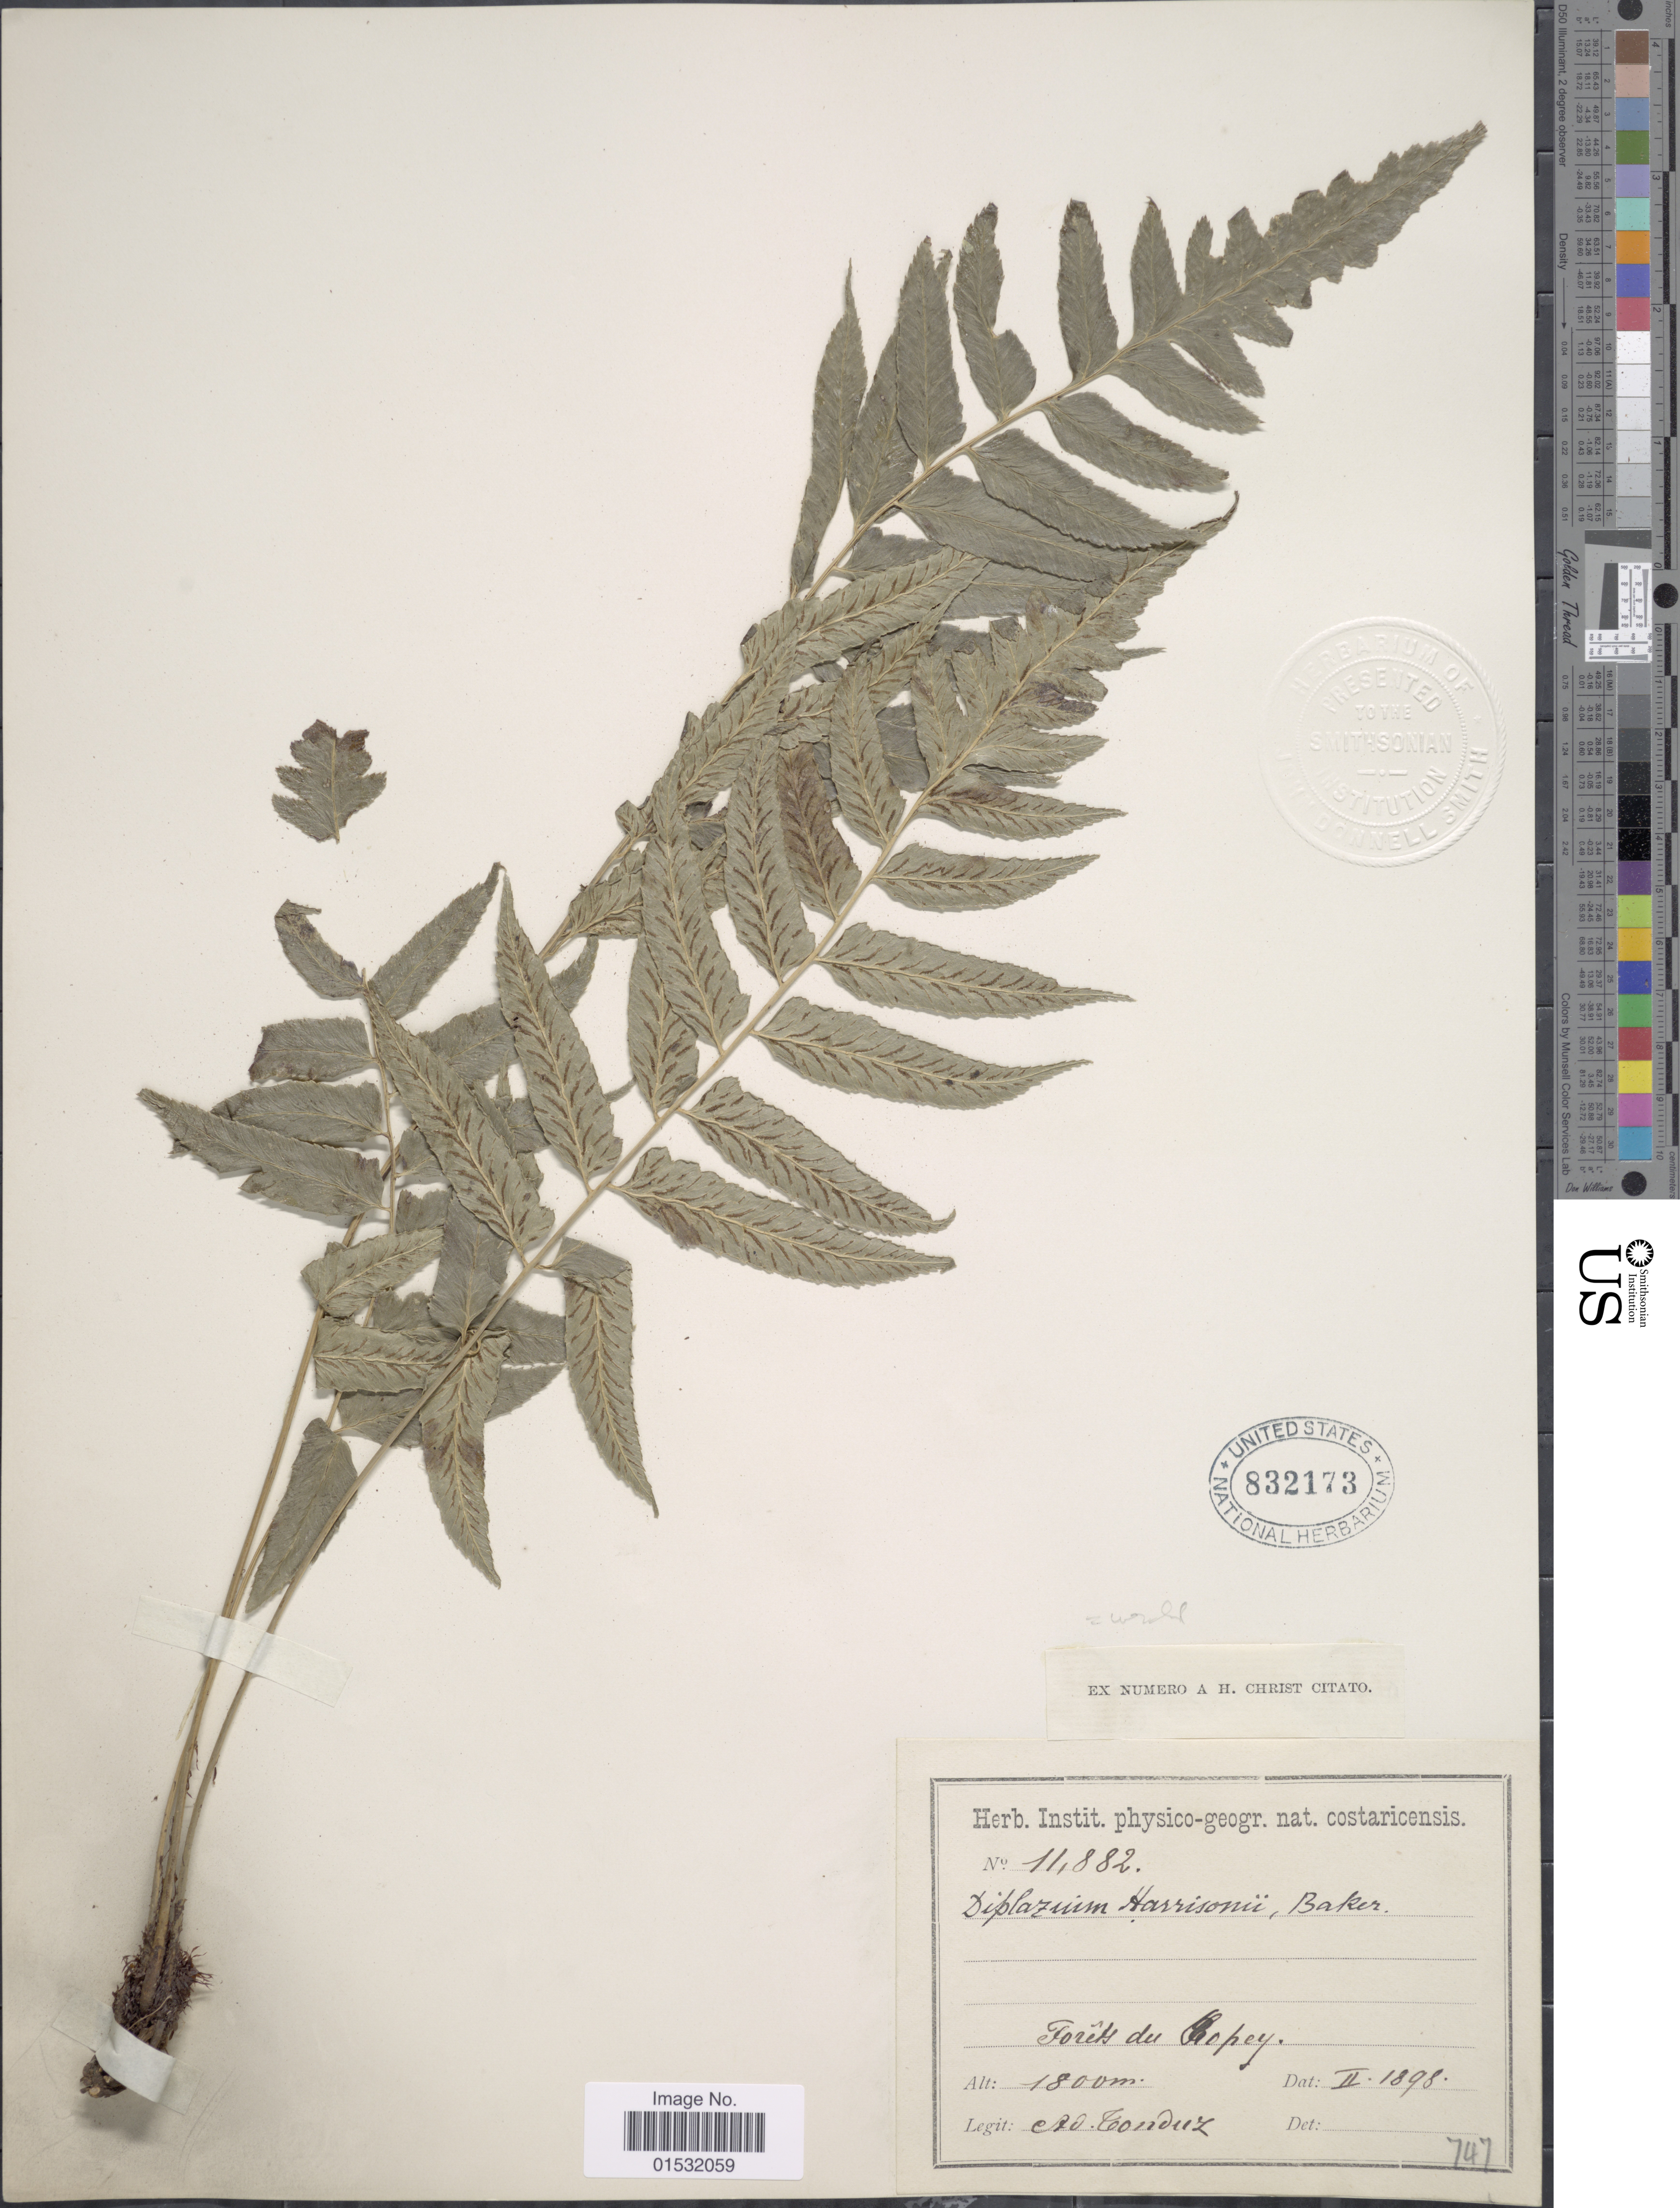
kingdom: Plantae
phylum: Tracheophyta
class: Polypodiopsida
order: Polypodiales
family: Athyriaceae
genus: Diplazium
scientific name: Diplazium werckleanum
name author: Christ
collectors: A. Tonduz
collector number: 11882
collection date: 1898-02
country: Costa Rica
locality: Forets du Copey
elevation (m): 1800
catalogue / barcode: US 832173